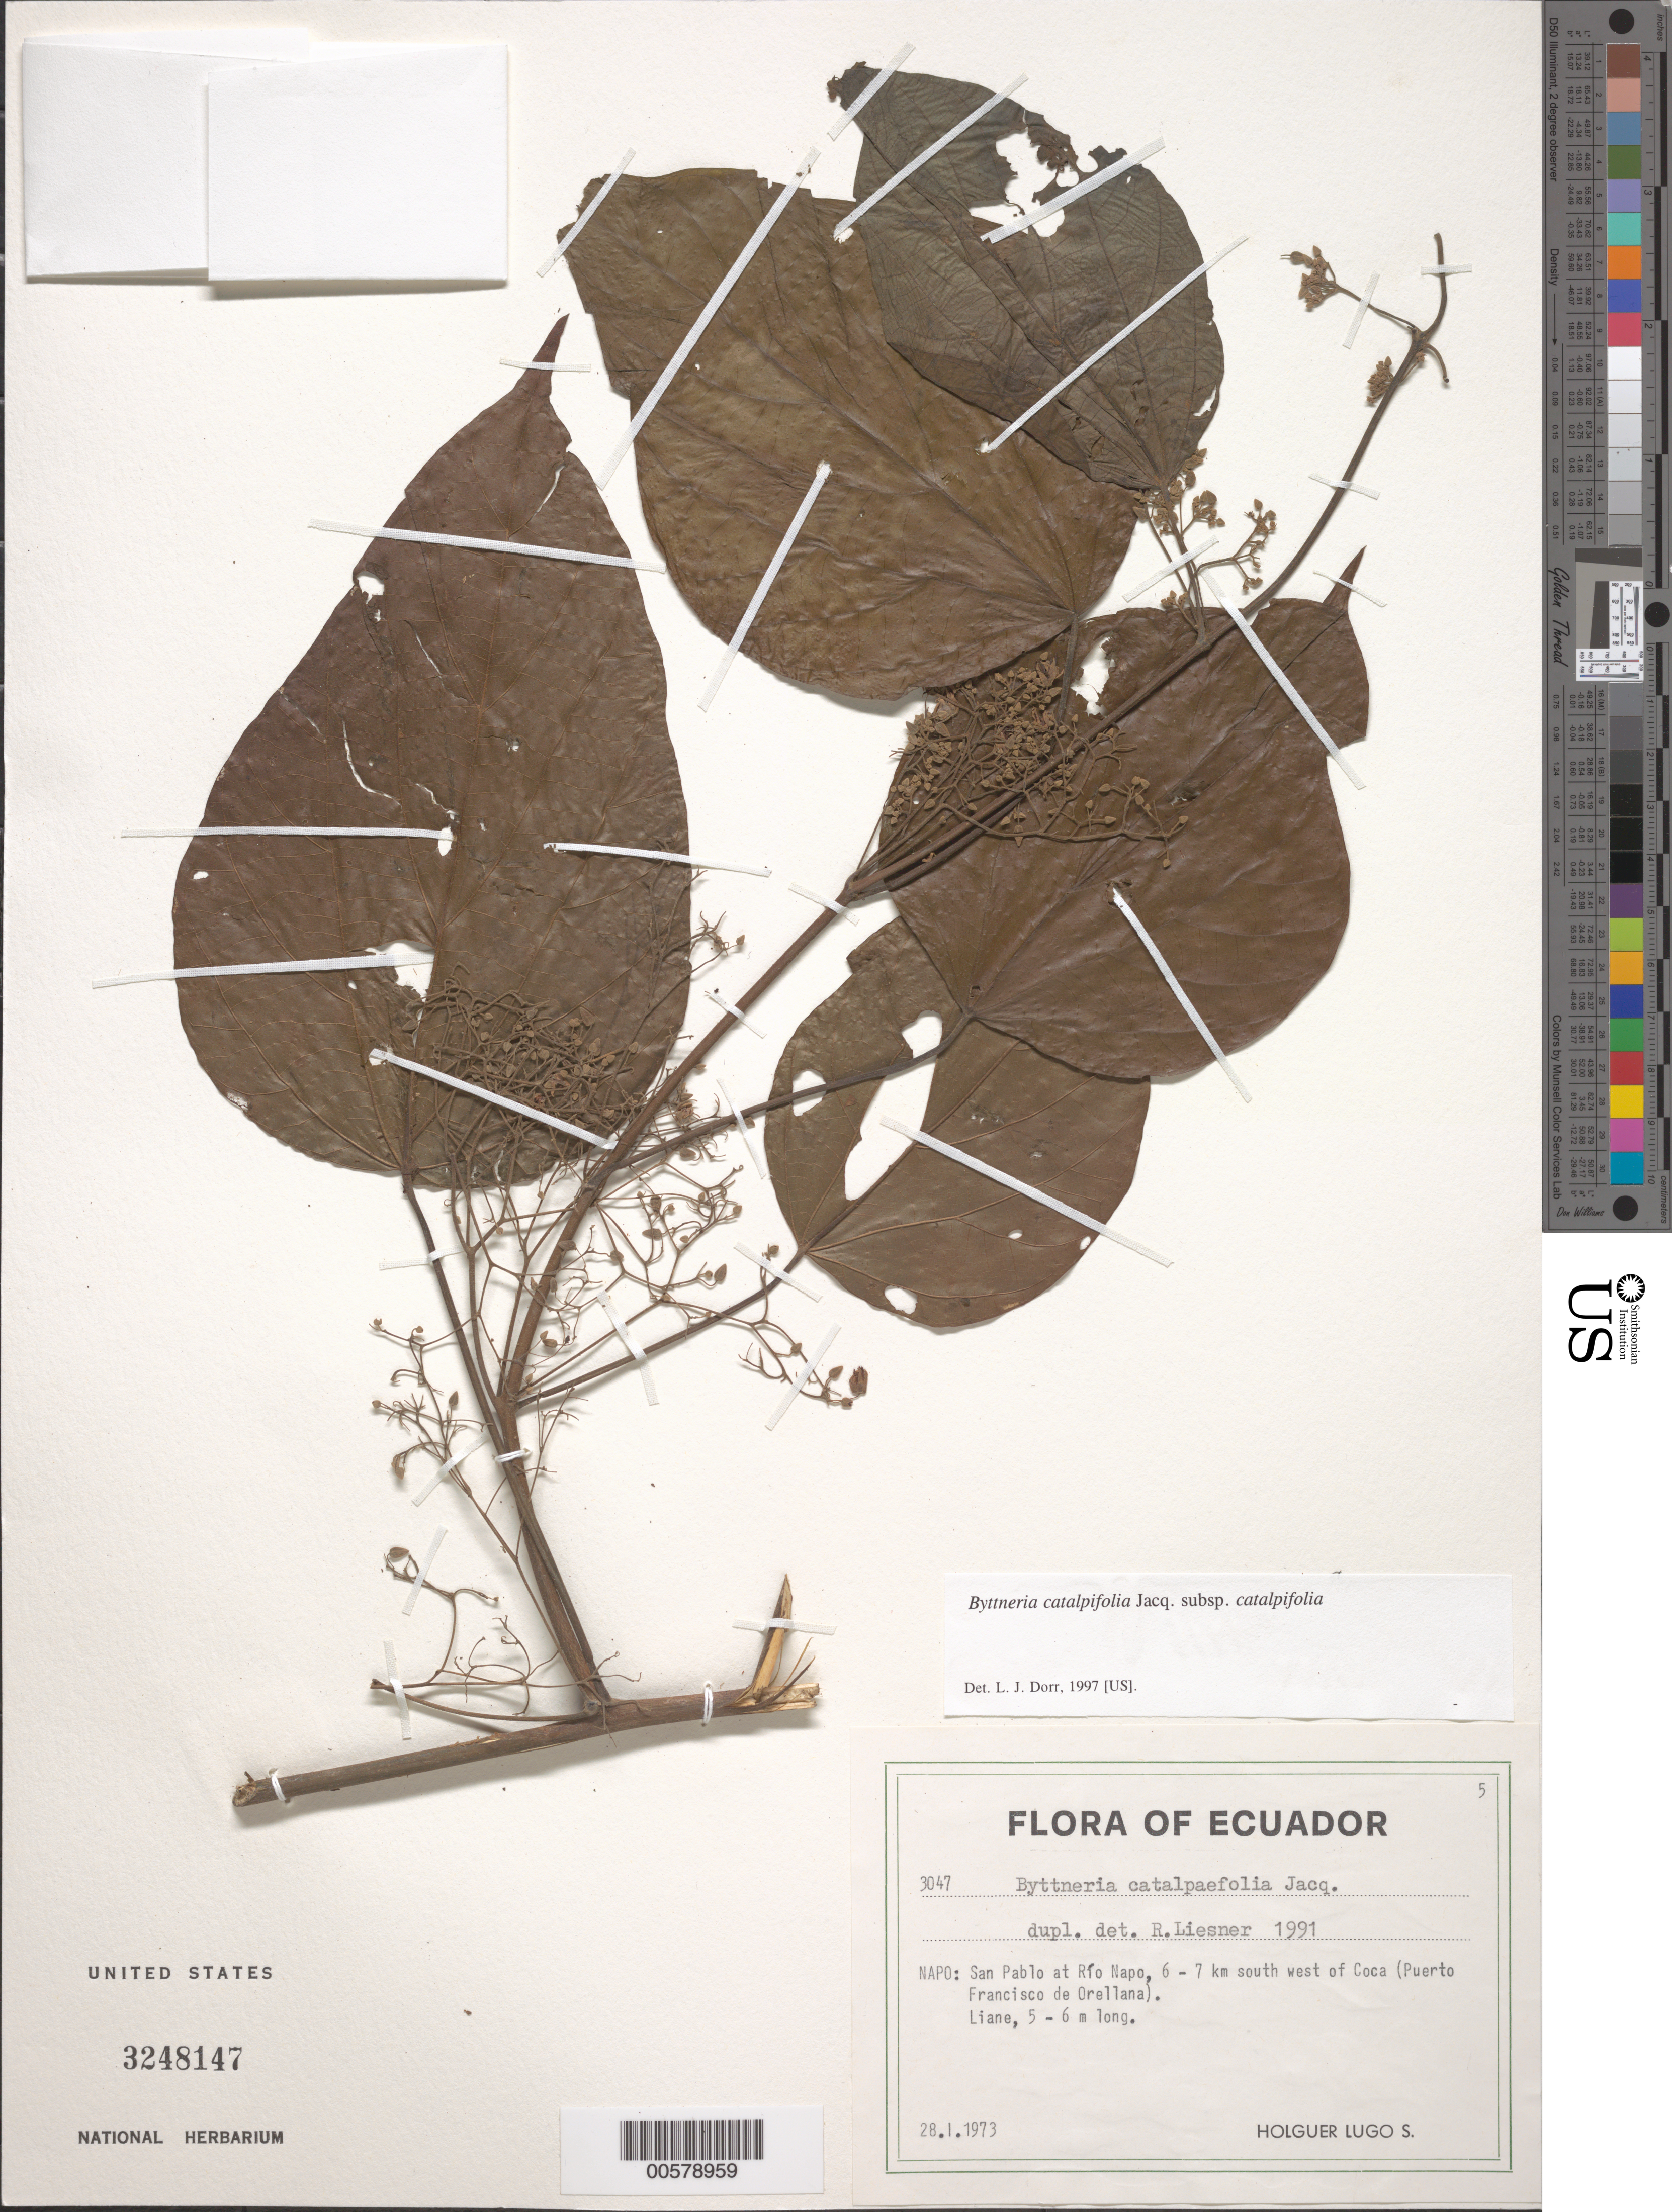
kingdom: Plantae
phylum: Tracheophyta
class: Magnoliopsida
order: Malvales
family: Malvaceae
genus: Byttneria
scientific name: Byttneria catalpifolia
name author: Jacq.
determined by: Dorr, L. J., (BOT), Smithsonian Institution - National Museum of Natural History (UNITED STATES)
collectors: H. Lugo S.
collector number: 3047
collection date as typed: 28 Jan 1973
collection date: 1973-01-28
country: Ecuador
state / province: Napo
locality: San Pablo at Río Napo, 6-7 km SW ofCoca (Puerto Francisco de Orellana)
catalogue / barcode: US 3248147